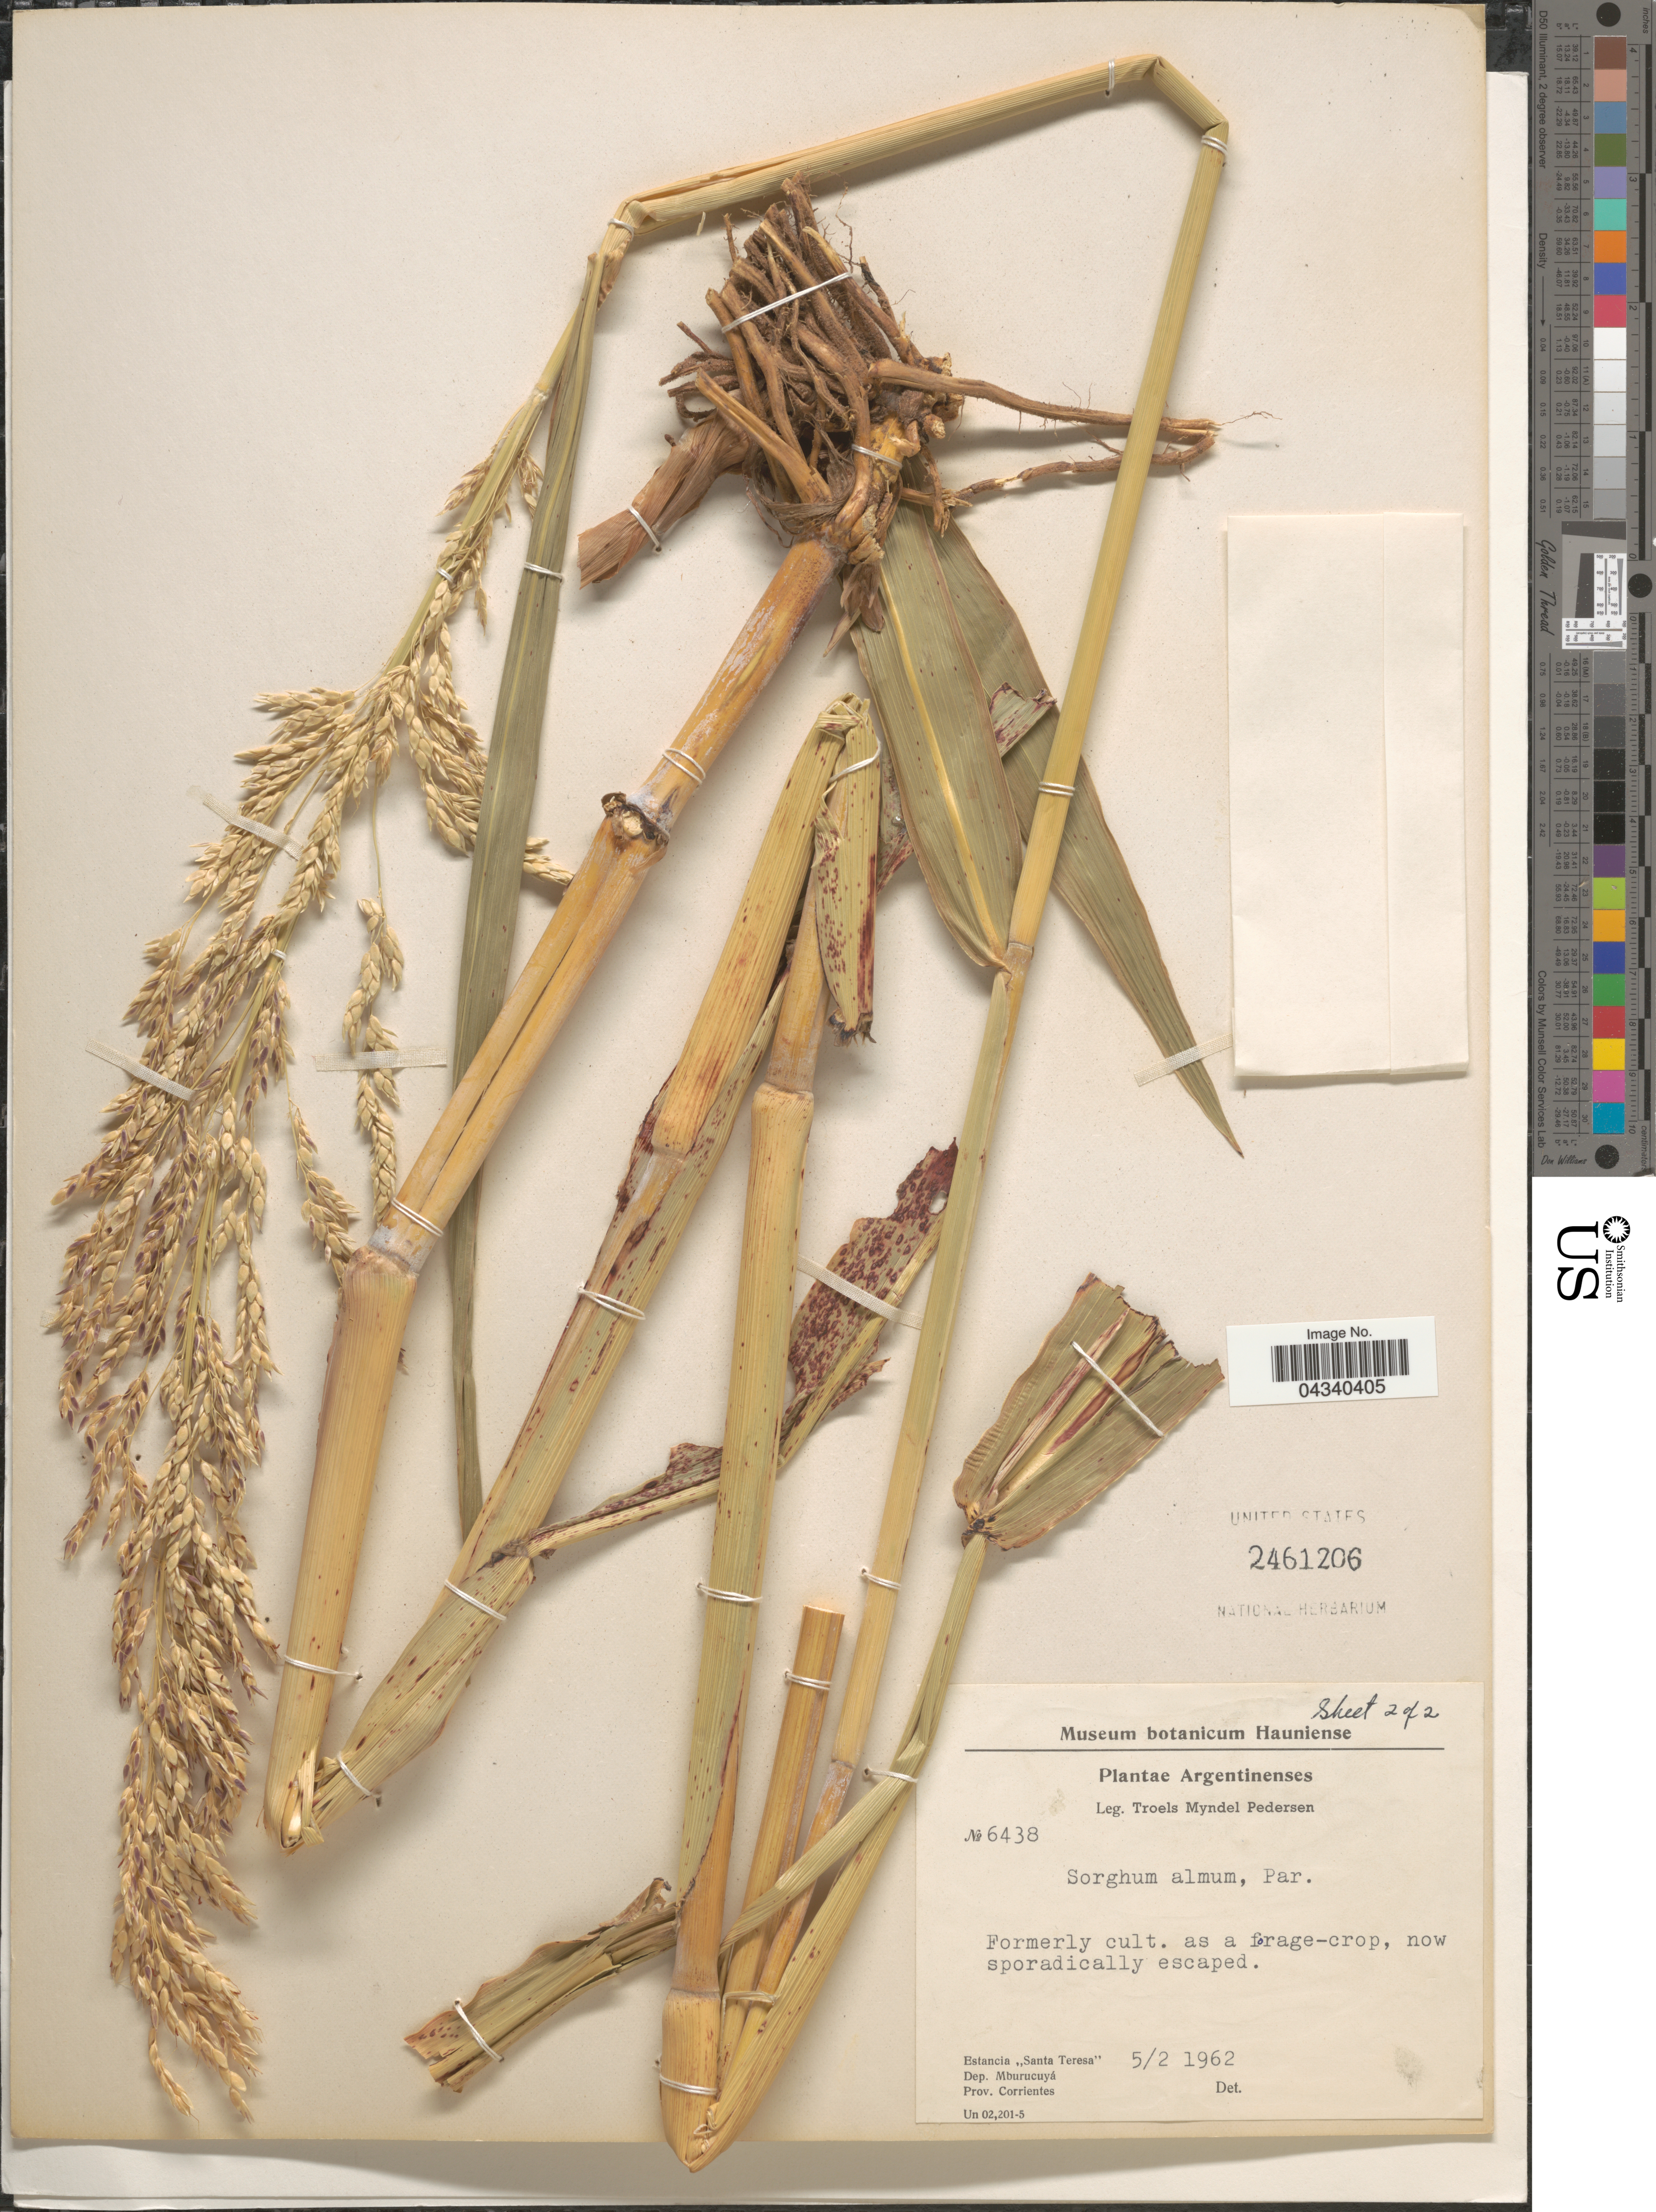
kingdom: Plantae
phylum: Tracheophyta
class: Liliopsida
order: Poales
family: Poaceae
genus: Sorghum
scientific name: Sorghum x almum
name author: Parodi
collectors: T. Pederson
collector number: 6438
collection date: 1962-02-05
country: Argentina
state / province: Corrientes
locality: Estancia "Santa Teresa". Dep. Mburucuyá.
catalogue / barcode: US 2461206